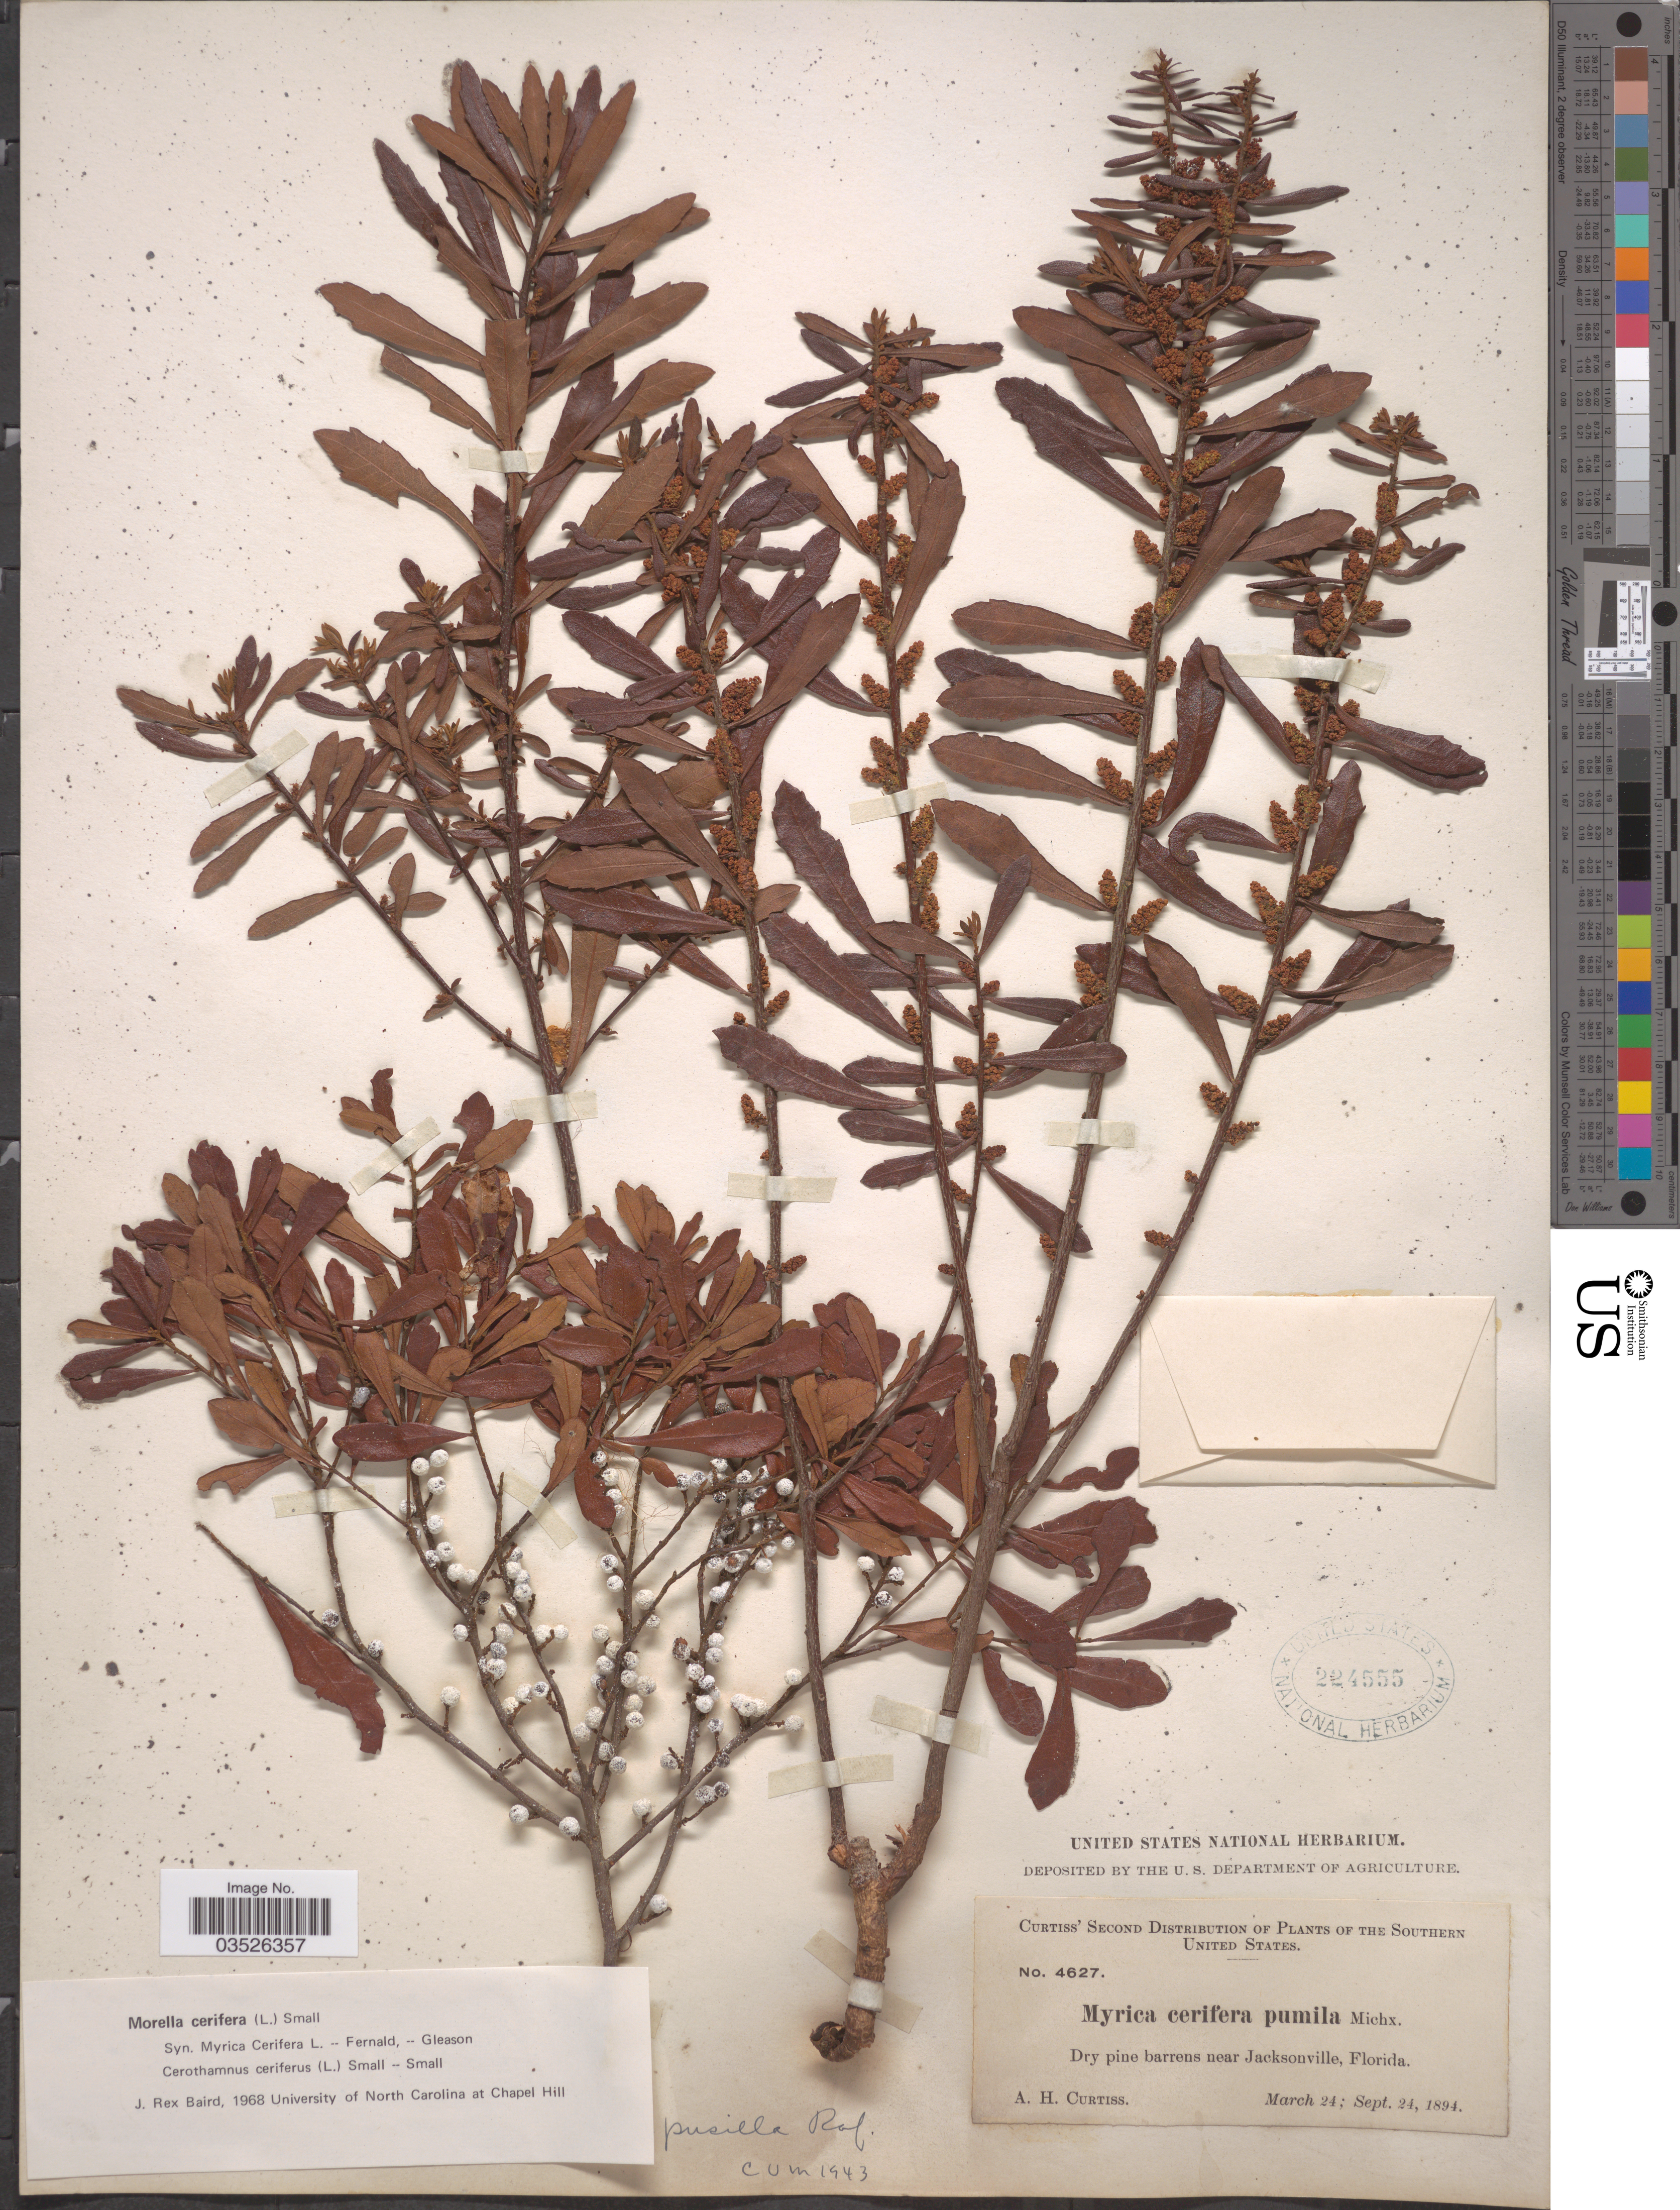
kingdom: Plantae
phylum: Tracheophyta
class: Magnoliopsida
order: Fagales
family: Myricaceae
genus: Morella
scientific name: Morella pumila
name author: (Michx.) Small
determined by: Strong, Mark T., (BOT), Smithsonian Institution - National Museum of Natural History (UNITED STATES)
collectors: A. H. Curtiss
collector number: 4627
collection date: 1894-03-24/1894-09-24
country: United States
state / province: Florida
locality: Southern United States. Near Jacksonville.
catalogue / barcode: US 224555